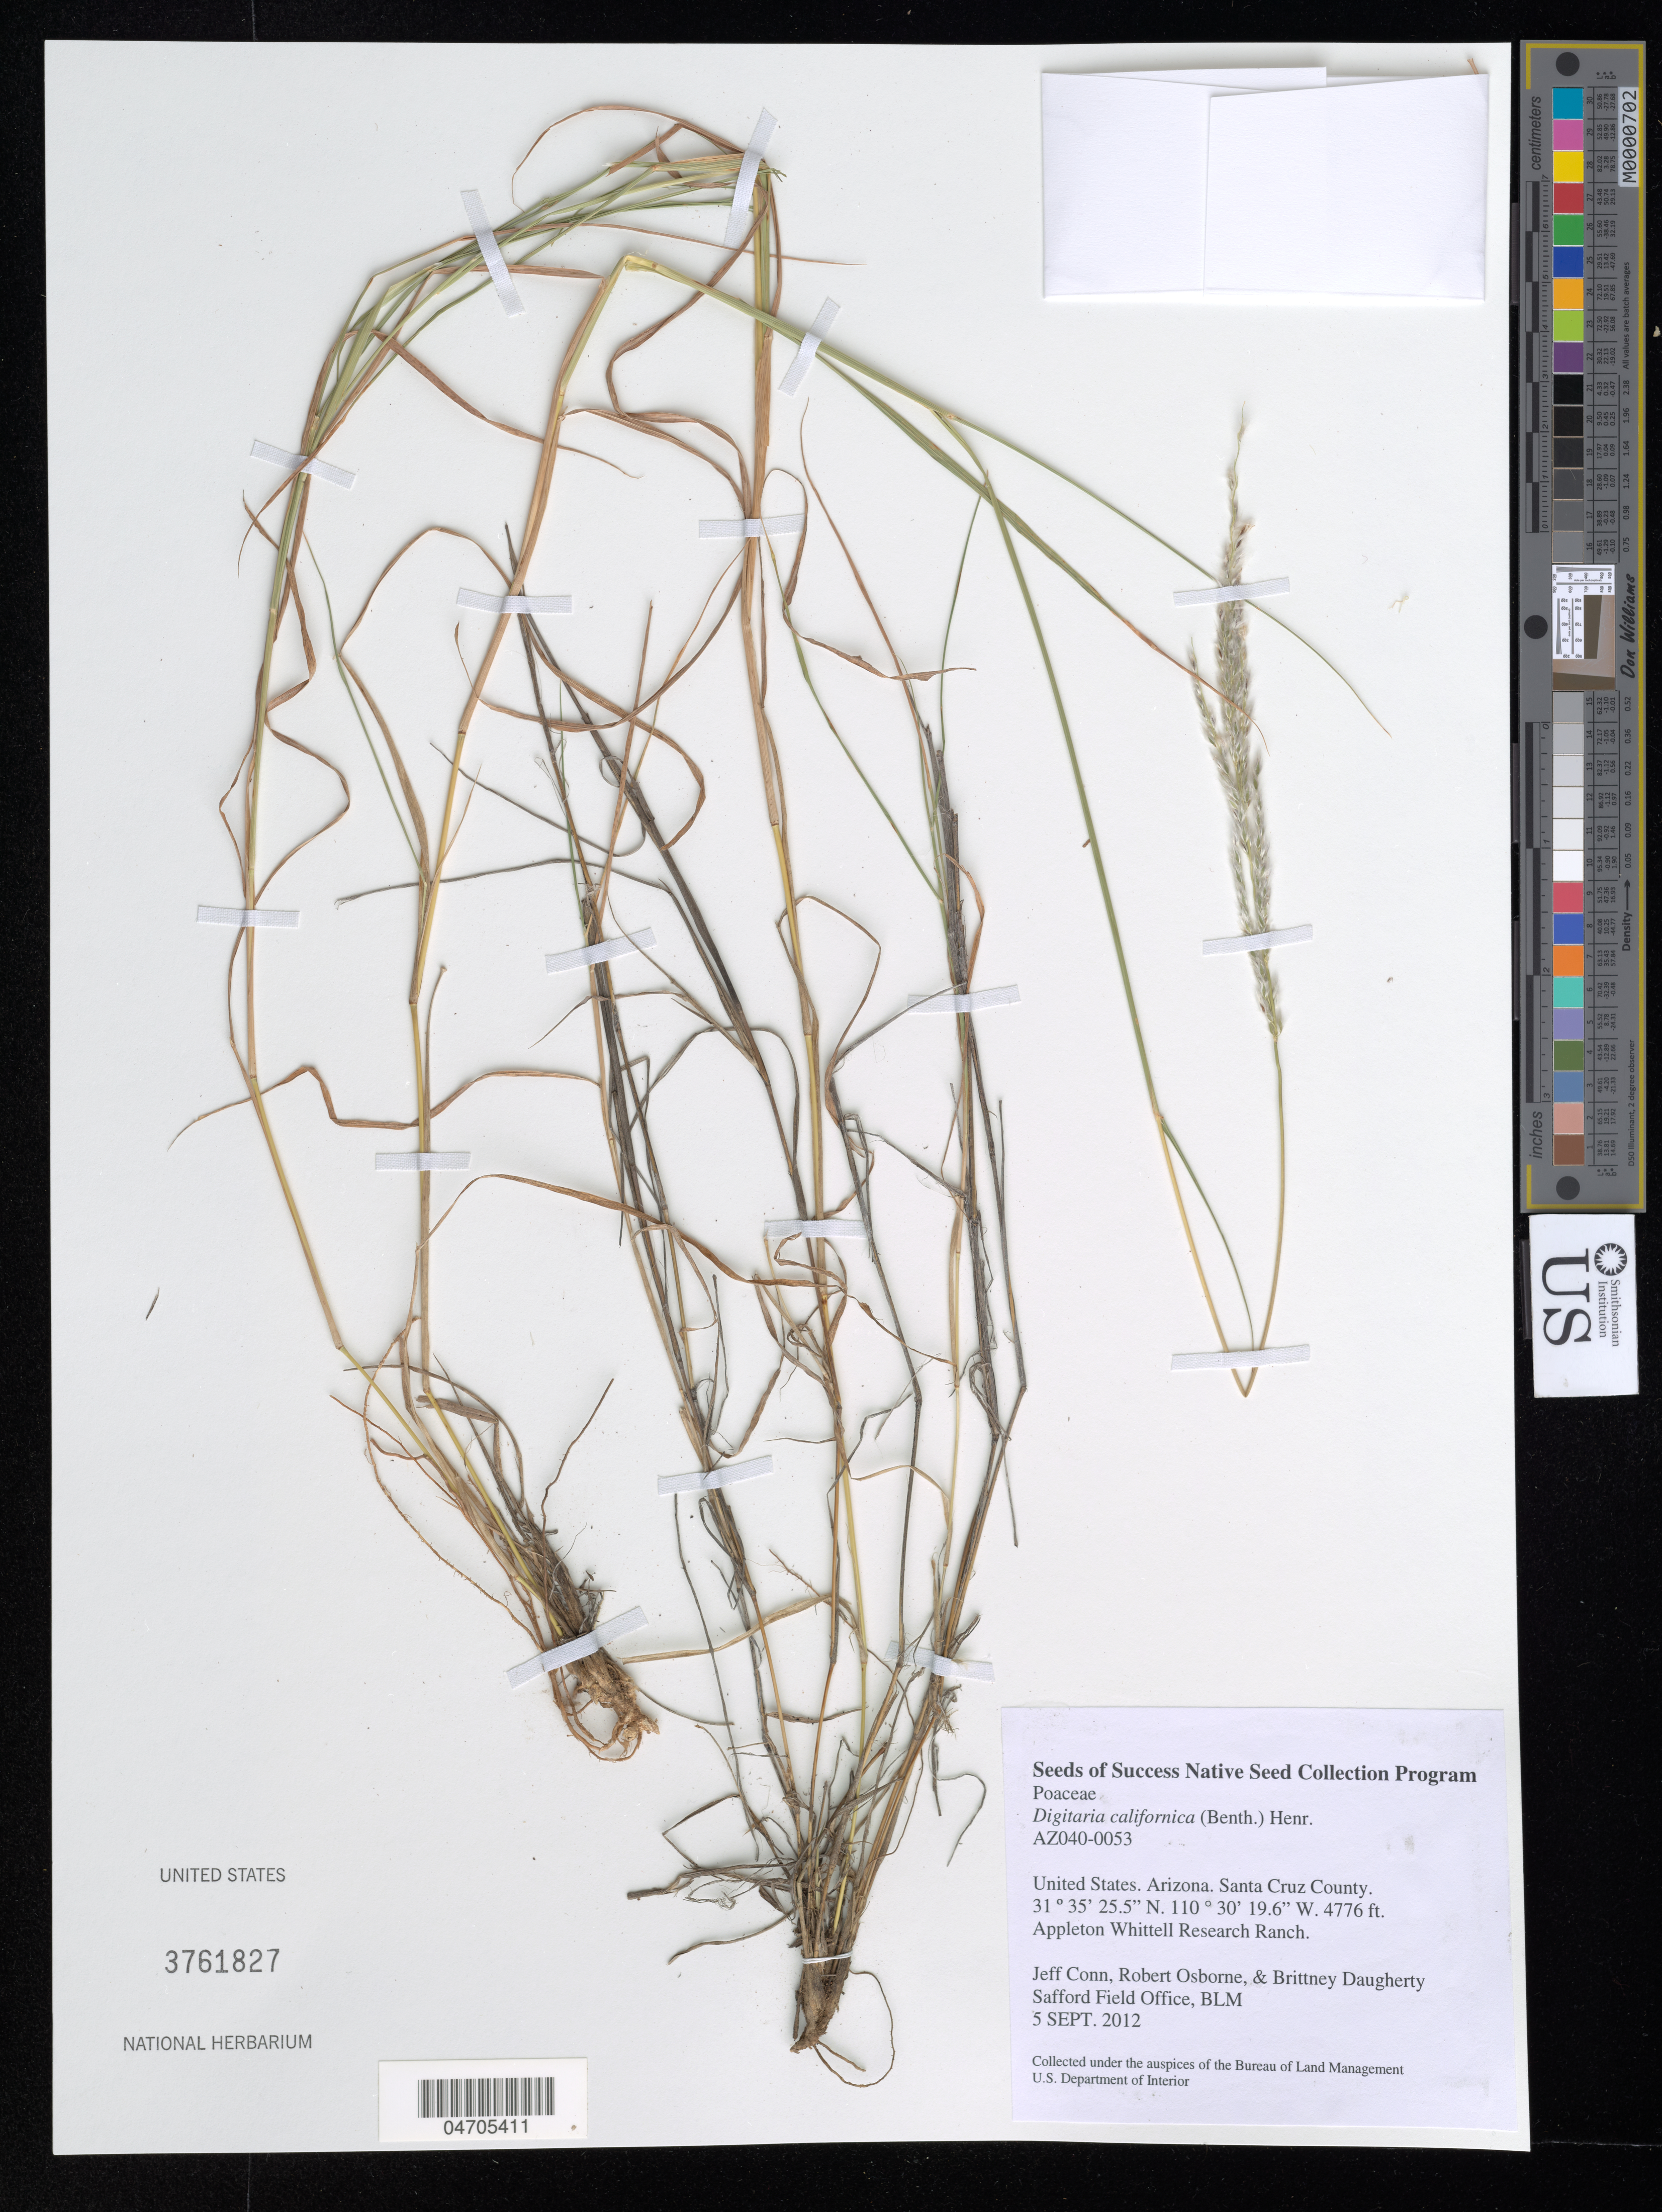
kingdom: Plantae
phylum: Tracheophyta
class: Liliopsida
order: Poales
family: Poaceae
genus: Digitaria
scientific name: Digitaria californica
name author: (Benth.) Henr.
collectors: J. Conn, R. Osborne & B. Daugherty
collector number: AZ040-0053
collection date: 2012-09-05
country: United States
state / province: Arizona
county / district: Santa Cruz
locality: Santa Cruz County. Appleton Whittell Research Ranch.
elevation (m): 1456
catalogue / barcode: US 3761827